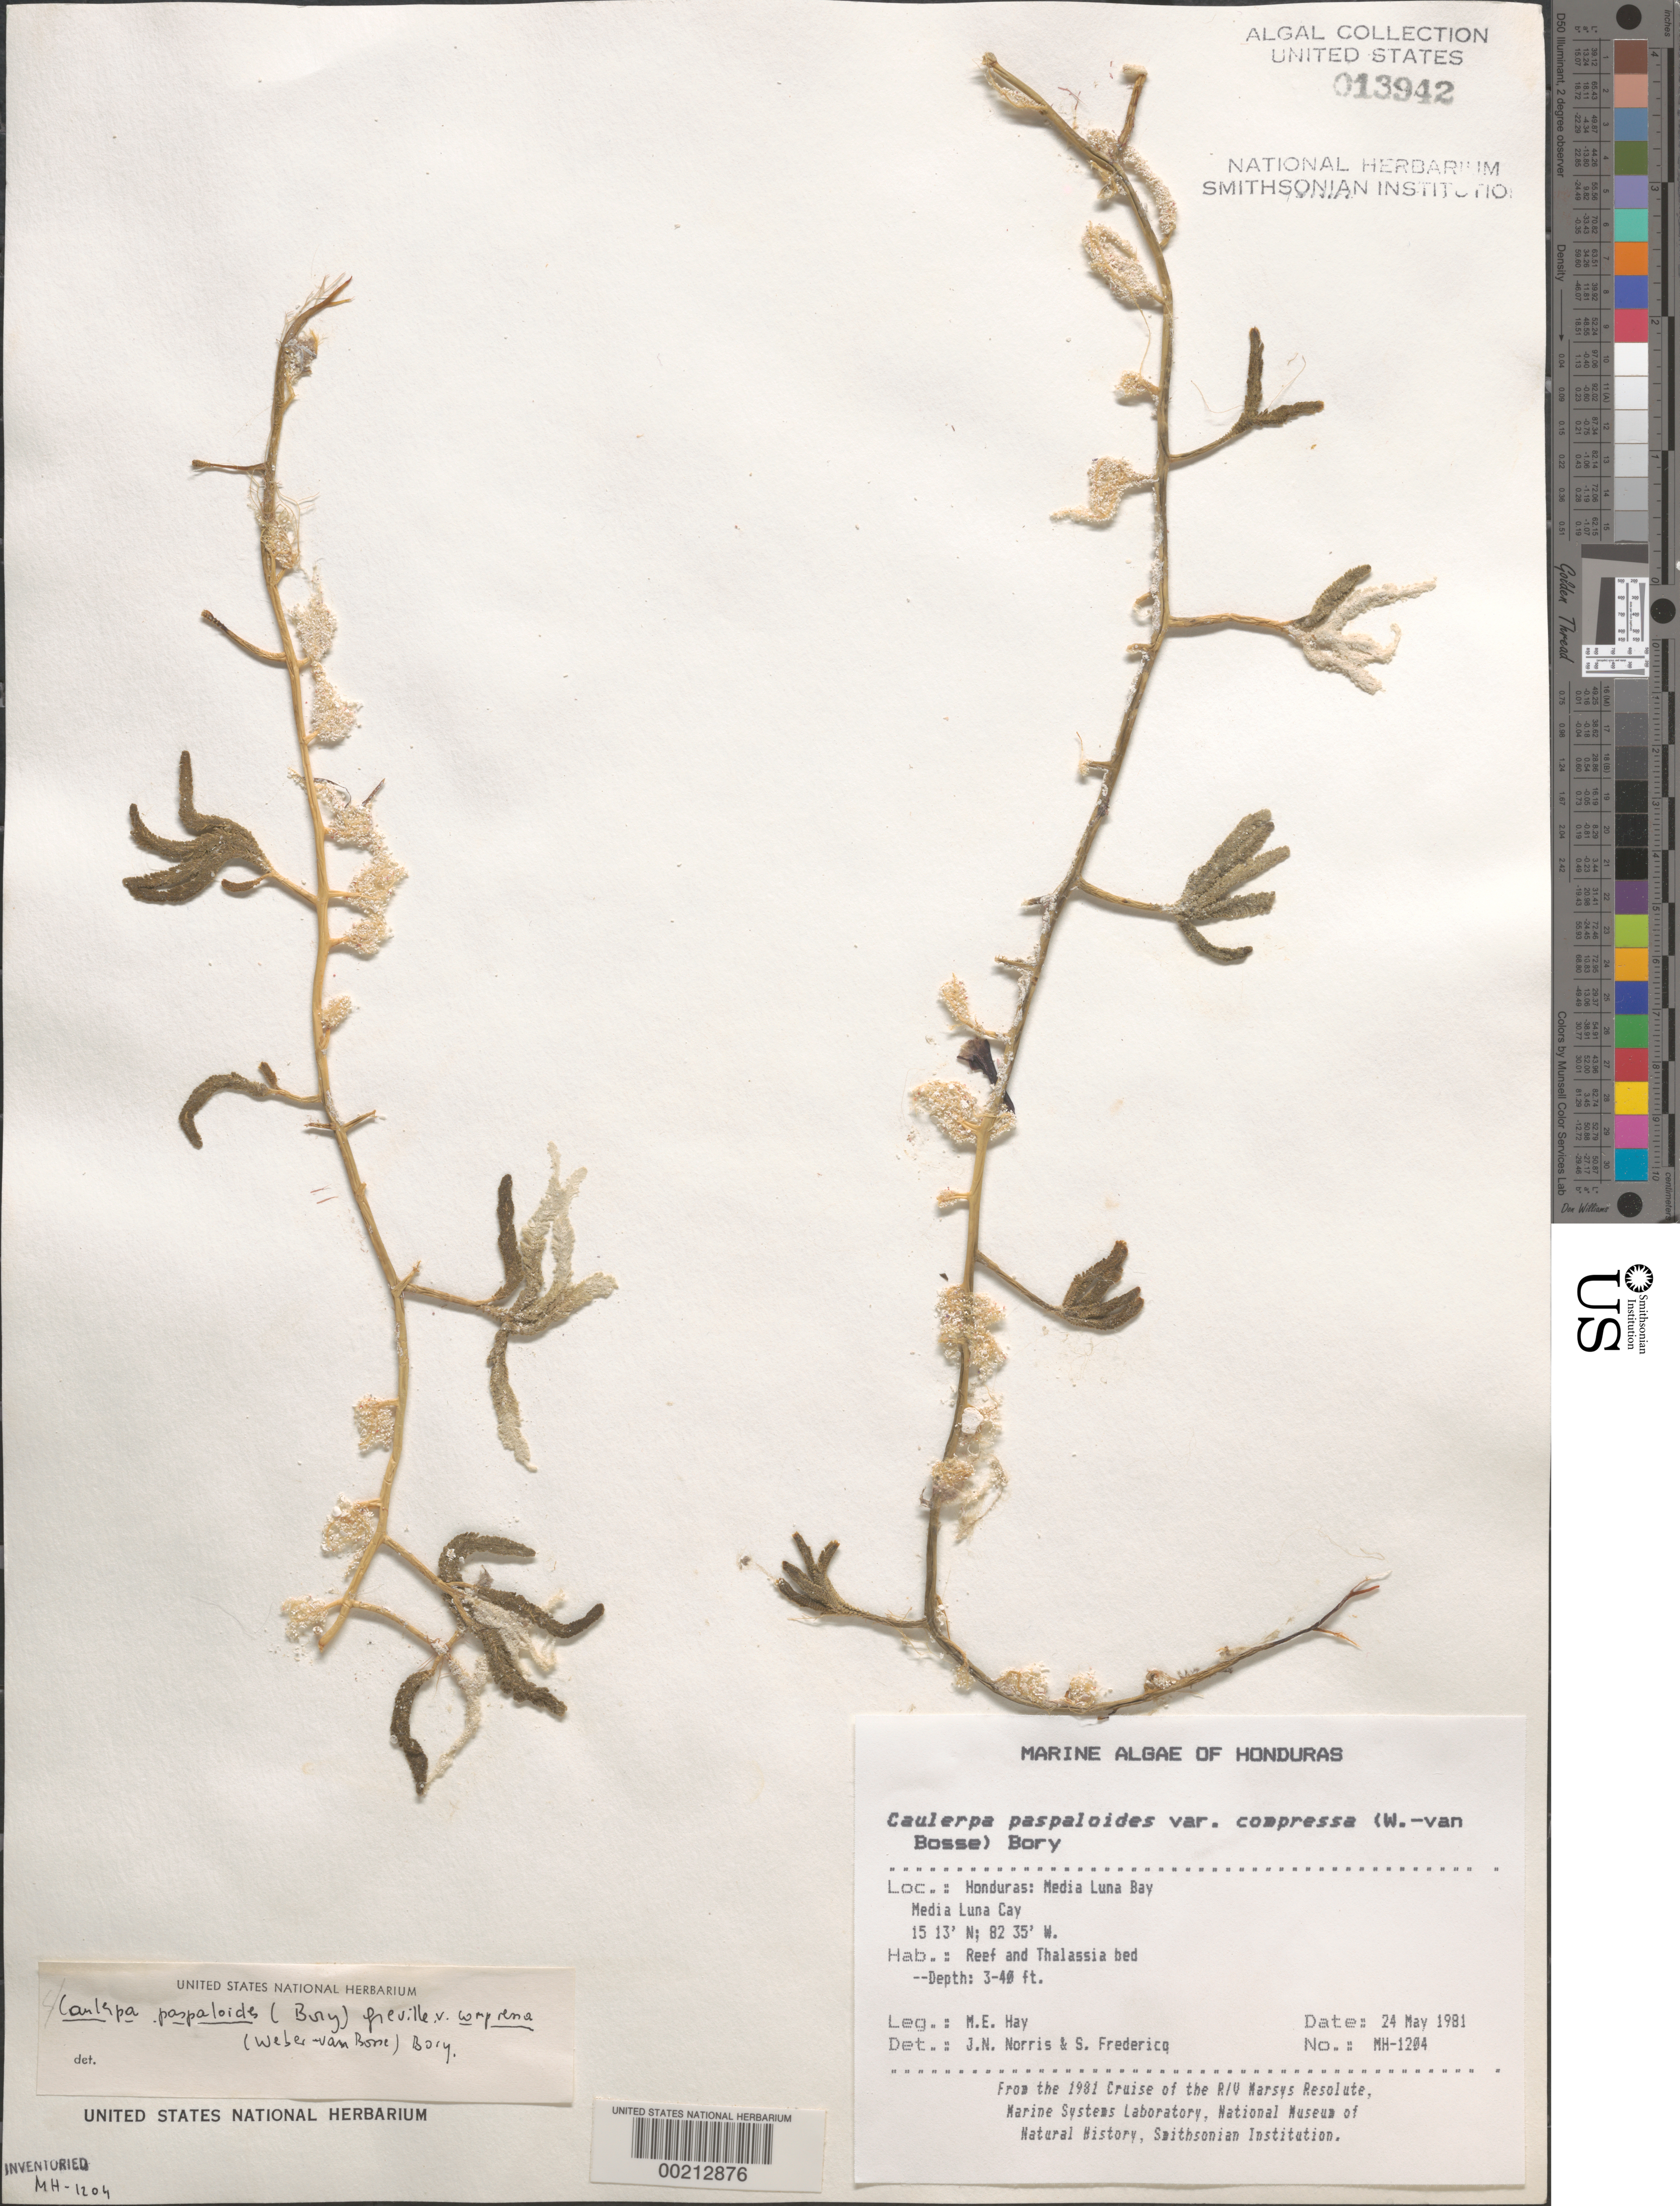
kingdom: Plantae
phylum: Chlorophyta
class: Ulvophyceae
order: Bryopsidales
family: Caulerpaceae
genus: Caulerpa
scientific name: Caulerpa paspaloides var. compressa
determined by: Norris, J. N.; Fredericq, S.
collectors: M. E. Hay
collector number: MEH-1204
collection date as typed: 24 May 1981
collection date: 1981-05-24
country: Honduras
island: Media Luna Cay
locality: Media Luna Bay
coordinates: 15 13' N, 82 35' W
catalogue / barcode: US 13942